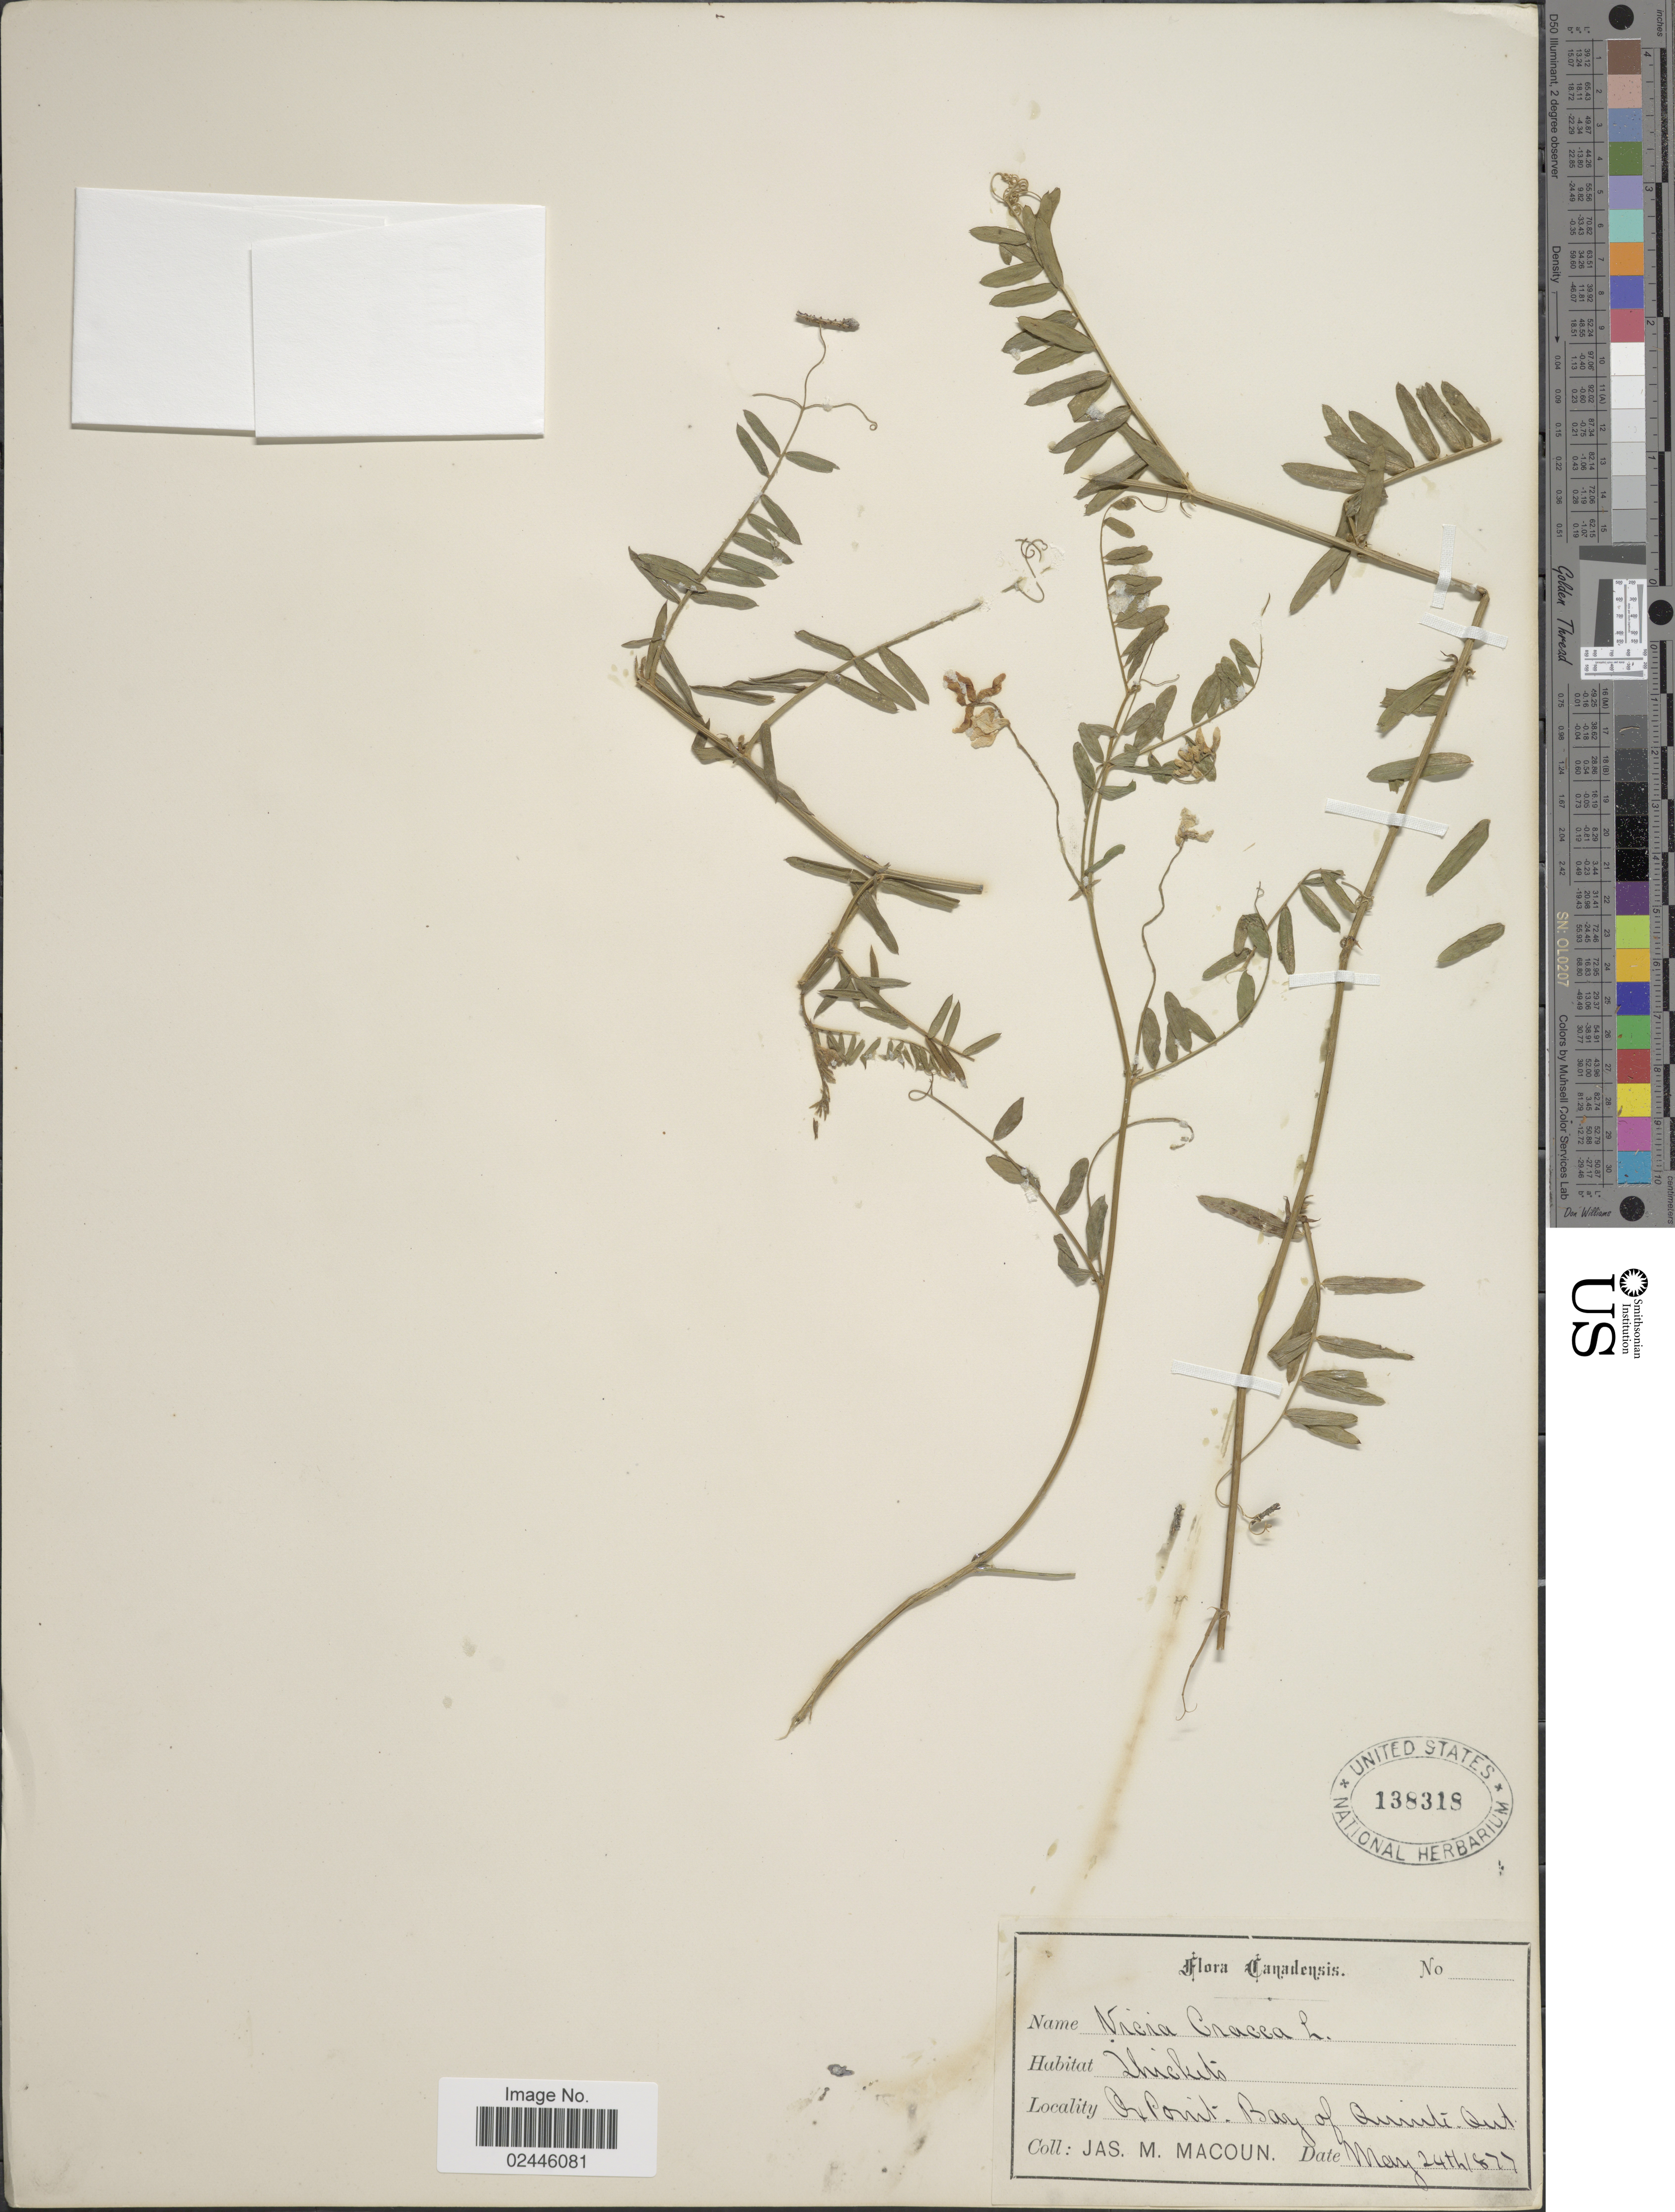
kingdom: Plantae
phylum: Tracheophyta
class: Magnoliopsida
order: Fabales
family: Fabaceae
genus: Vicia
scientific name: Vicia cracca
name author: L.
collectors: J. M. Macoun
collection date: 1877-05-24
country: Canada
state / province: Ontario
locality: Bay of Quinte, Ox Point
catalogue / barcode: US 138318